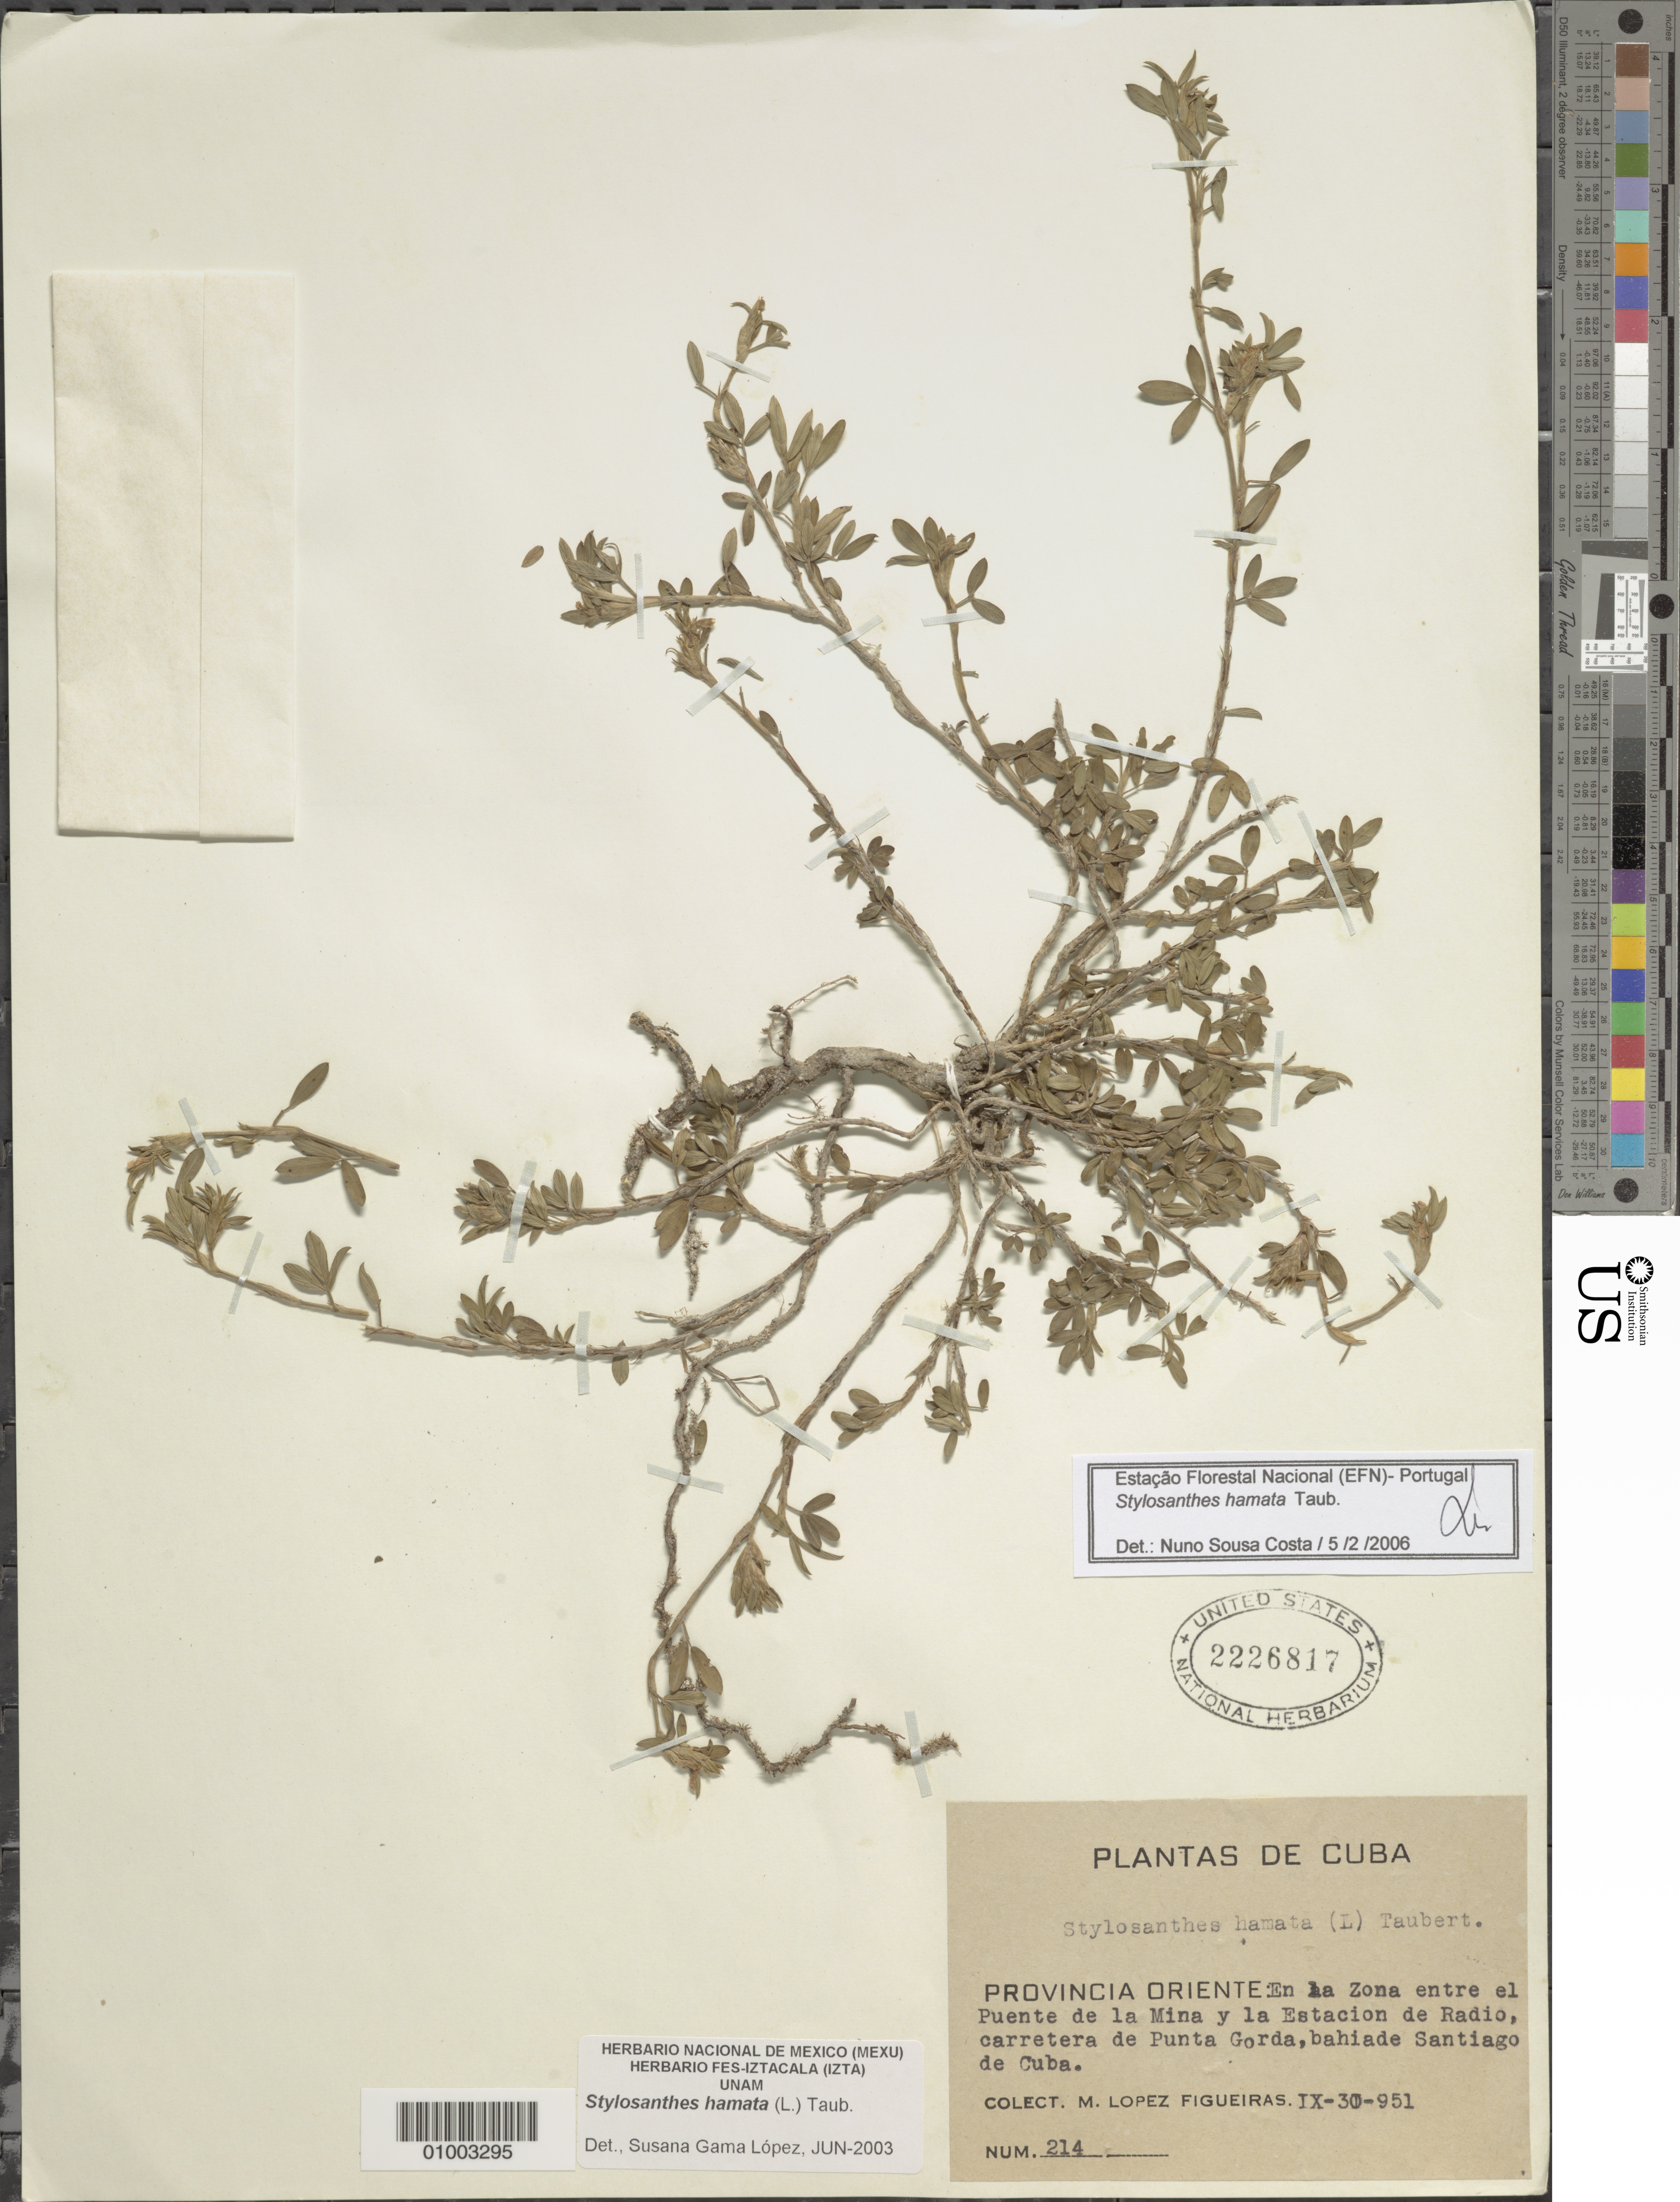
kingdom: Plantae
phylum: Tracheophyta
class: Magnoliopsida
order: Fabales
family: Fabaceae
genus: Stylosanthes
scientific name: Stylosanthes hamata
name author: (L.) Taub.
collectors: M. López Figueiras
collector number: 214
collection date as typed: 30 Sep 1951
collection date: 1951-09-30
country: Cuba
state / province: Santiago de Cuba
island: Cuba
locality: En la zona entre el Punete de la Mina y la Estacion de Radio, carretera de Punta Gorda, bahiade Santiago de Cuba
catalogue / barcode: US 2226817